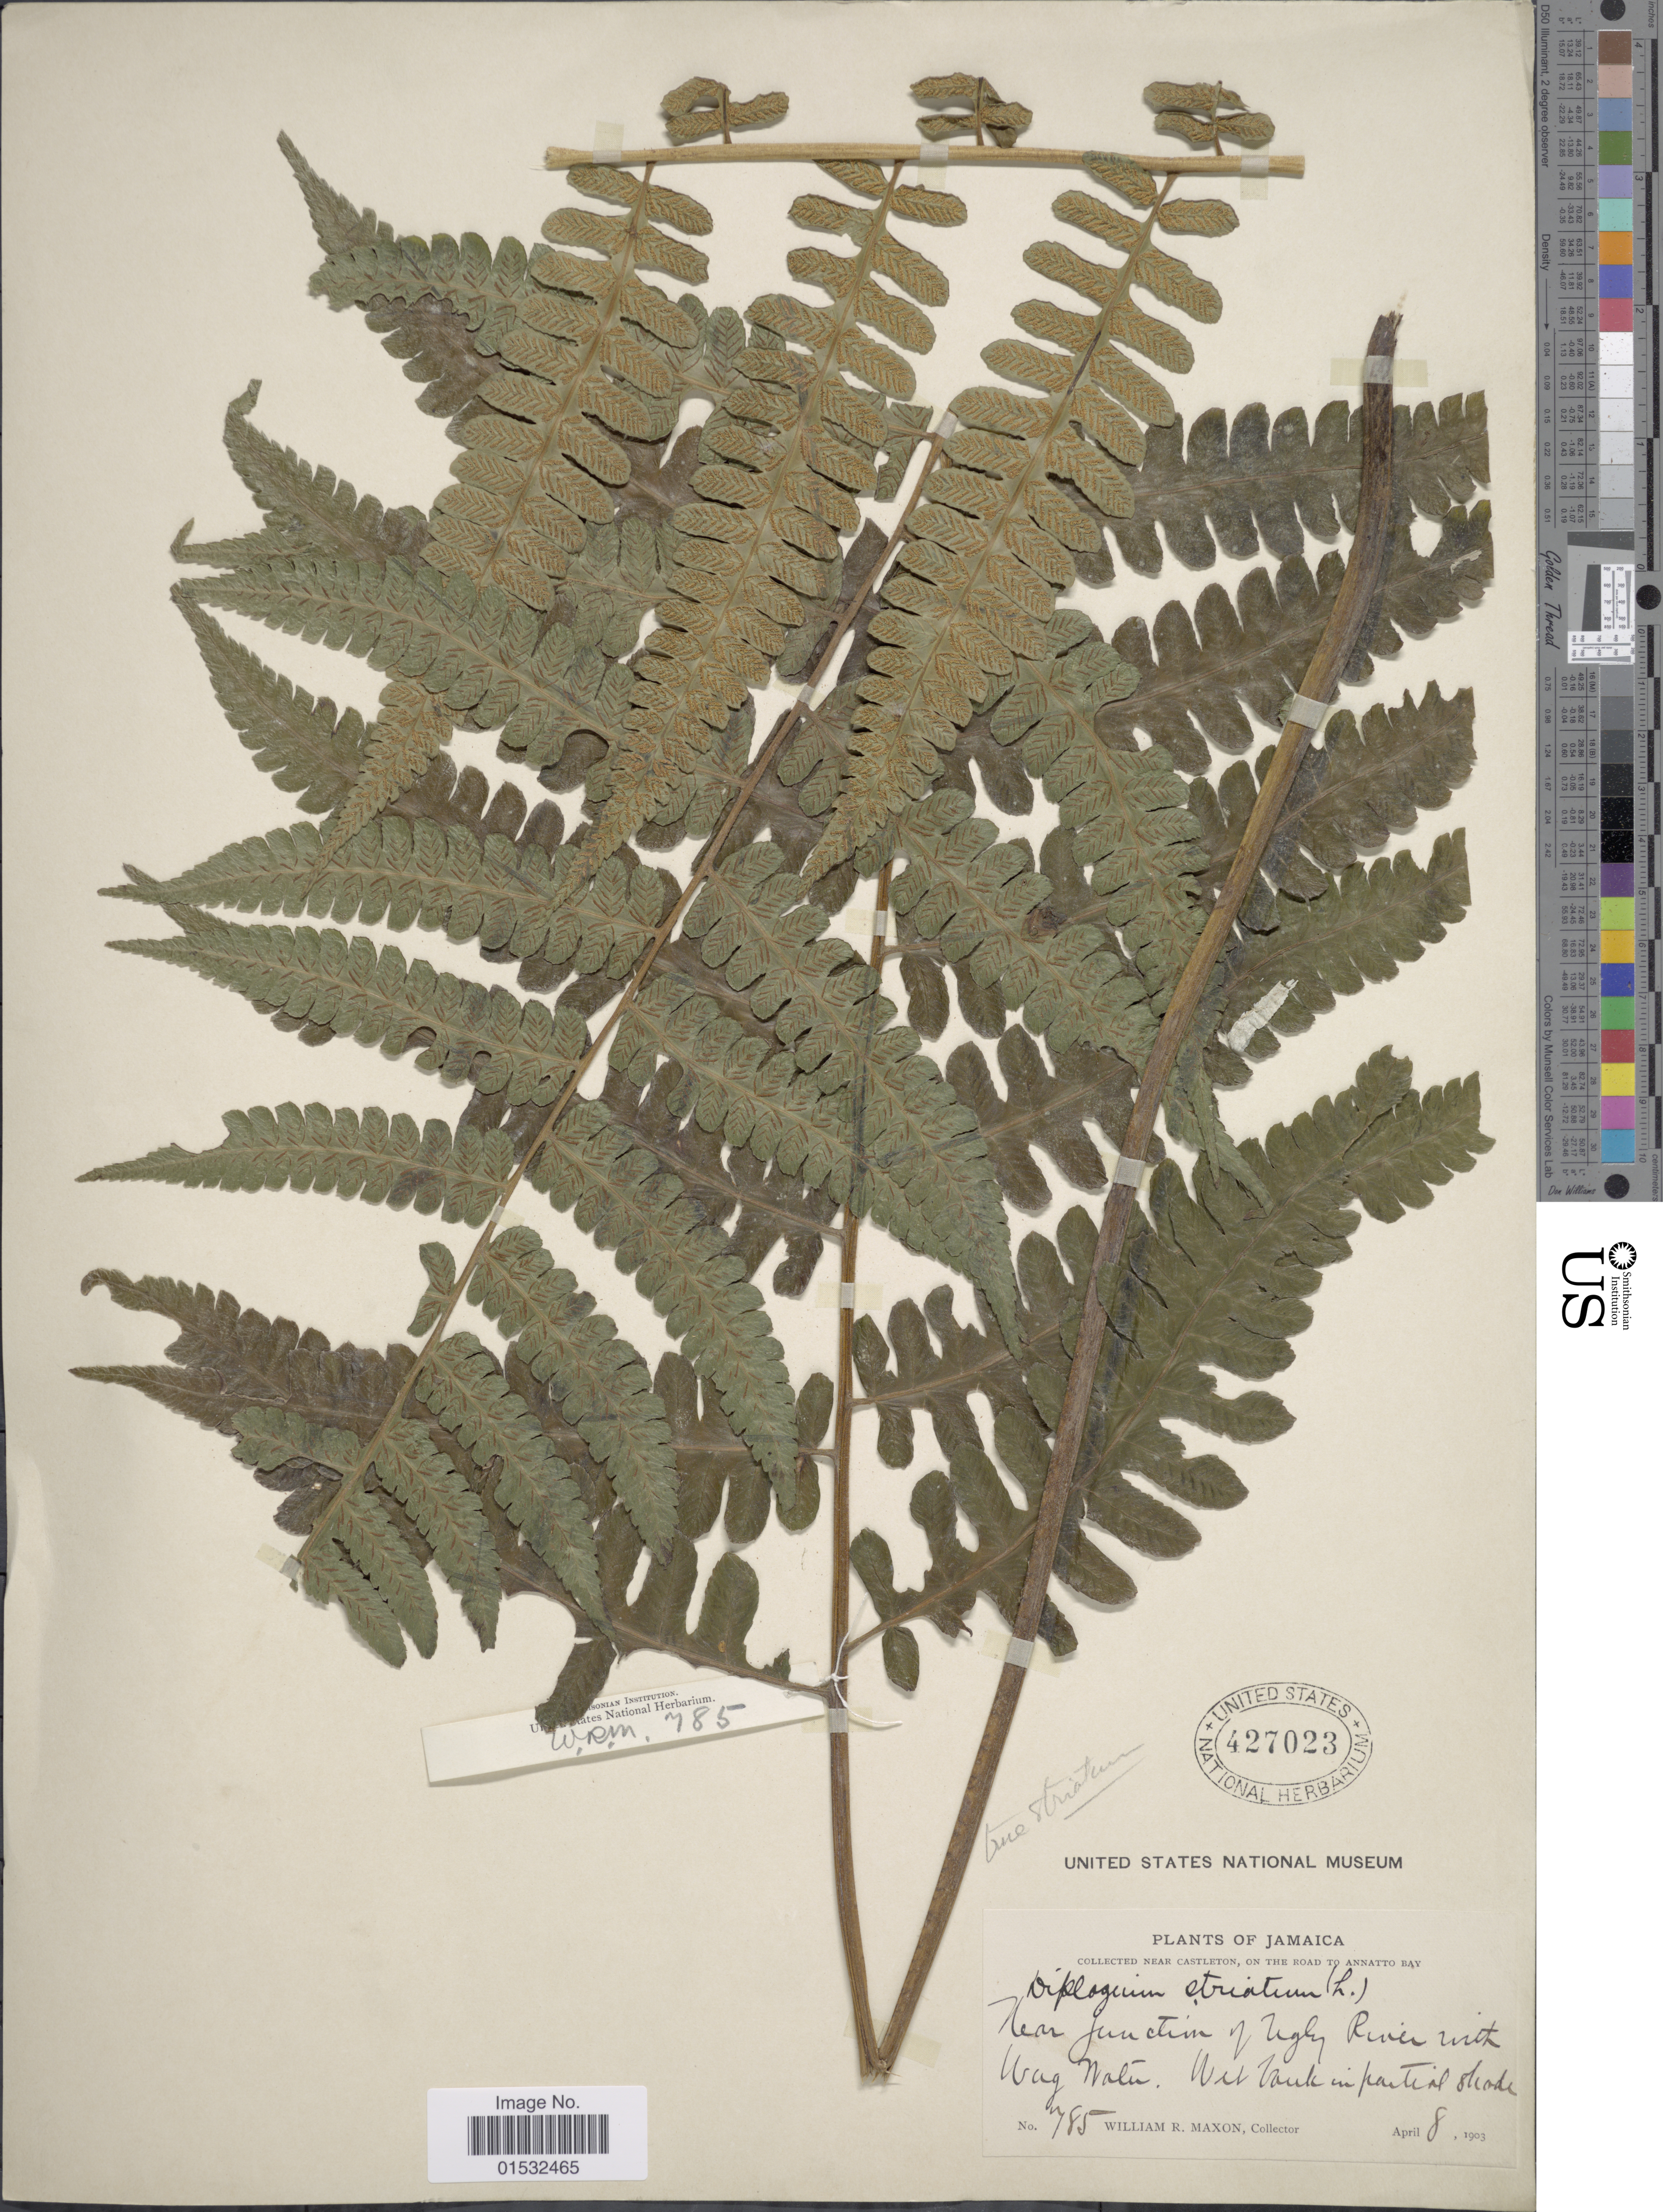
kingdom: Plantae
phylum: Tracheophyta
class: Polypodiopsida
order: Polypodiales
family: Athyriaceae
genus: Diplazium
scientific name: Diplazium striatum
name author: (L.) C. Presl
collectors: W. R. Maxon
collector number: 785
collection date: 1903-04-08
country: Jamaica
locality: Near Castleton, on the road to Annatto Bay. Near Junction of Ugly River with Wag Water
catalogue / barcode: US 427023